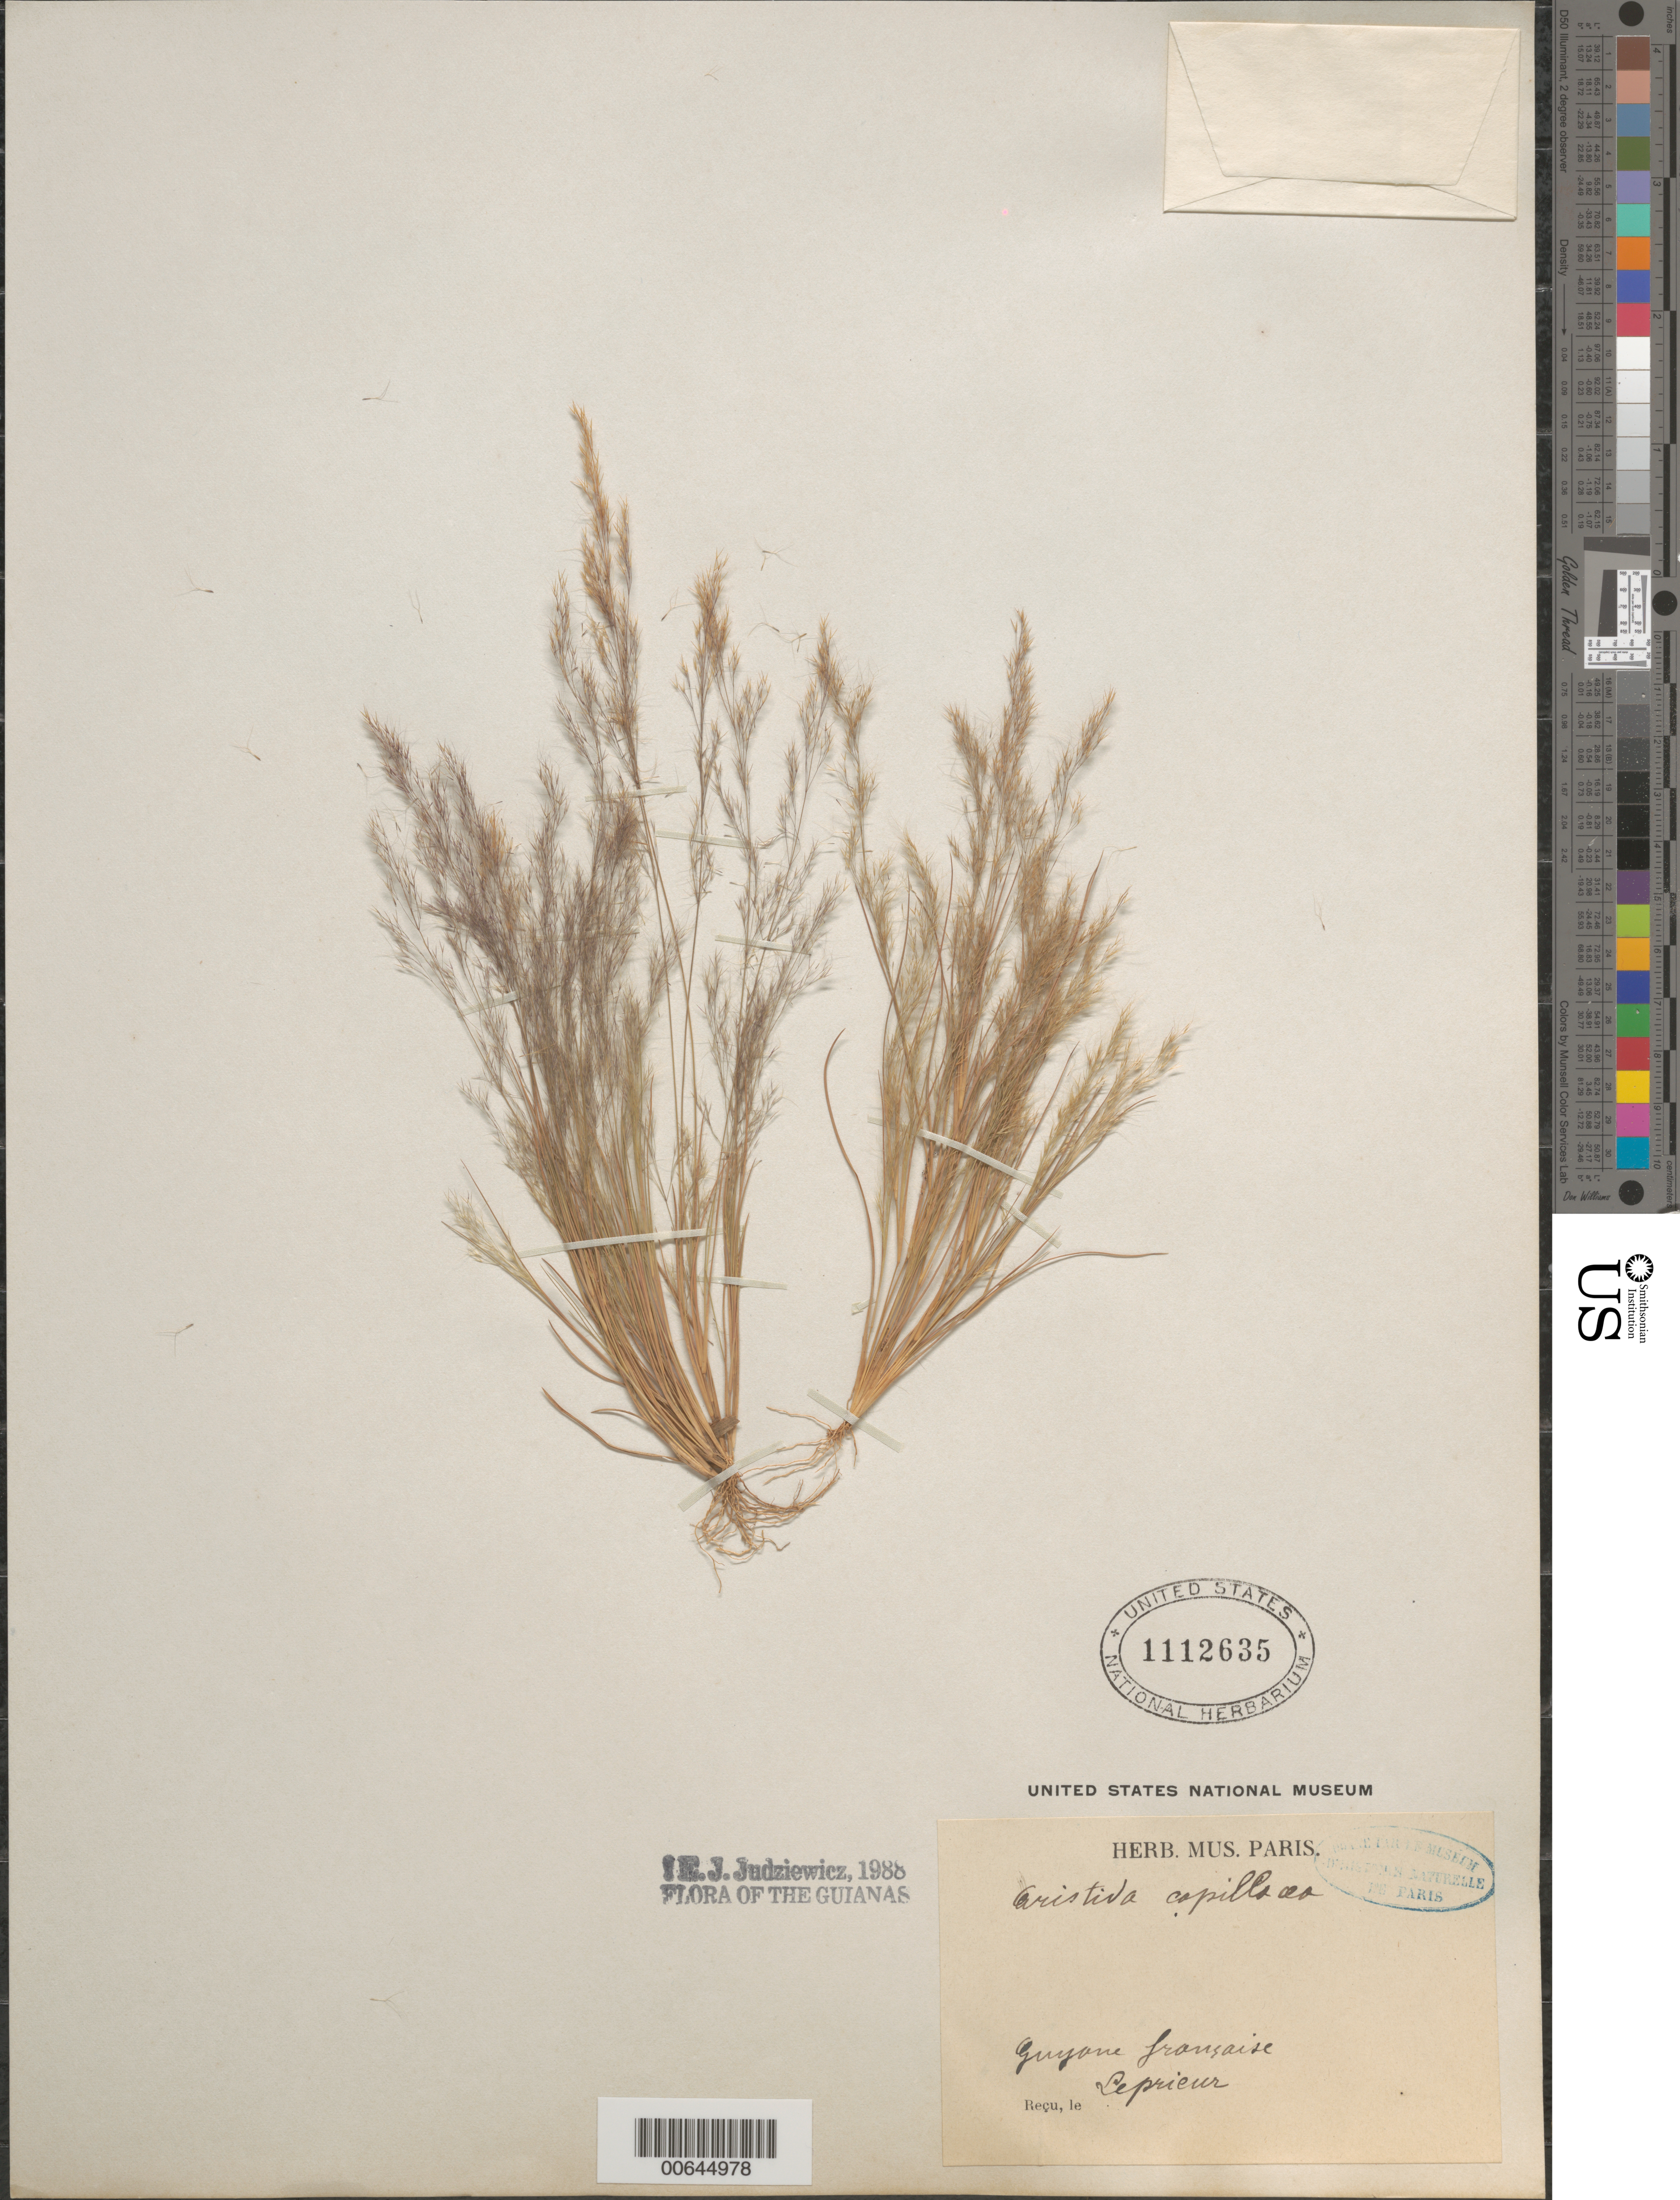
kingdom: Plantae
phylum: Tracheophyta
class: Liliopsida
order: Poales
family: Poaceae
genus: Aristida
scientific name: Aristida capillacea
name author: Lam.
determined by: Judziewicz, E. J.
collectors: F. M. R. Leprieur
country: French Guiana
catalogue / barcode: US 1112635